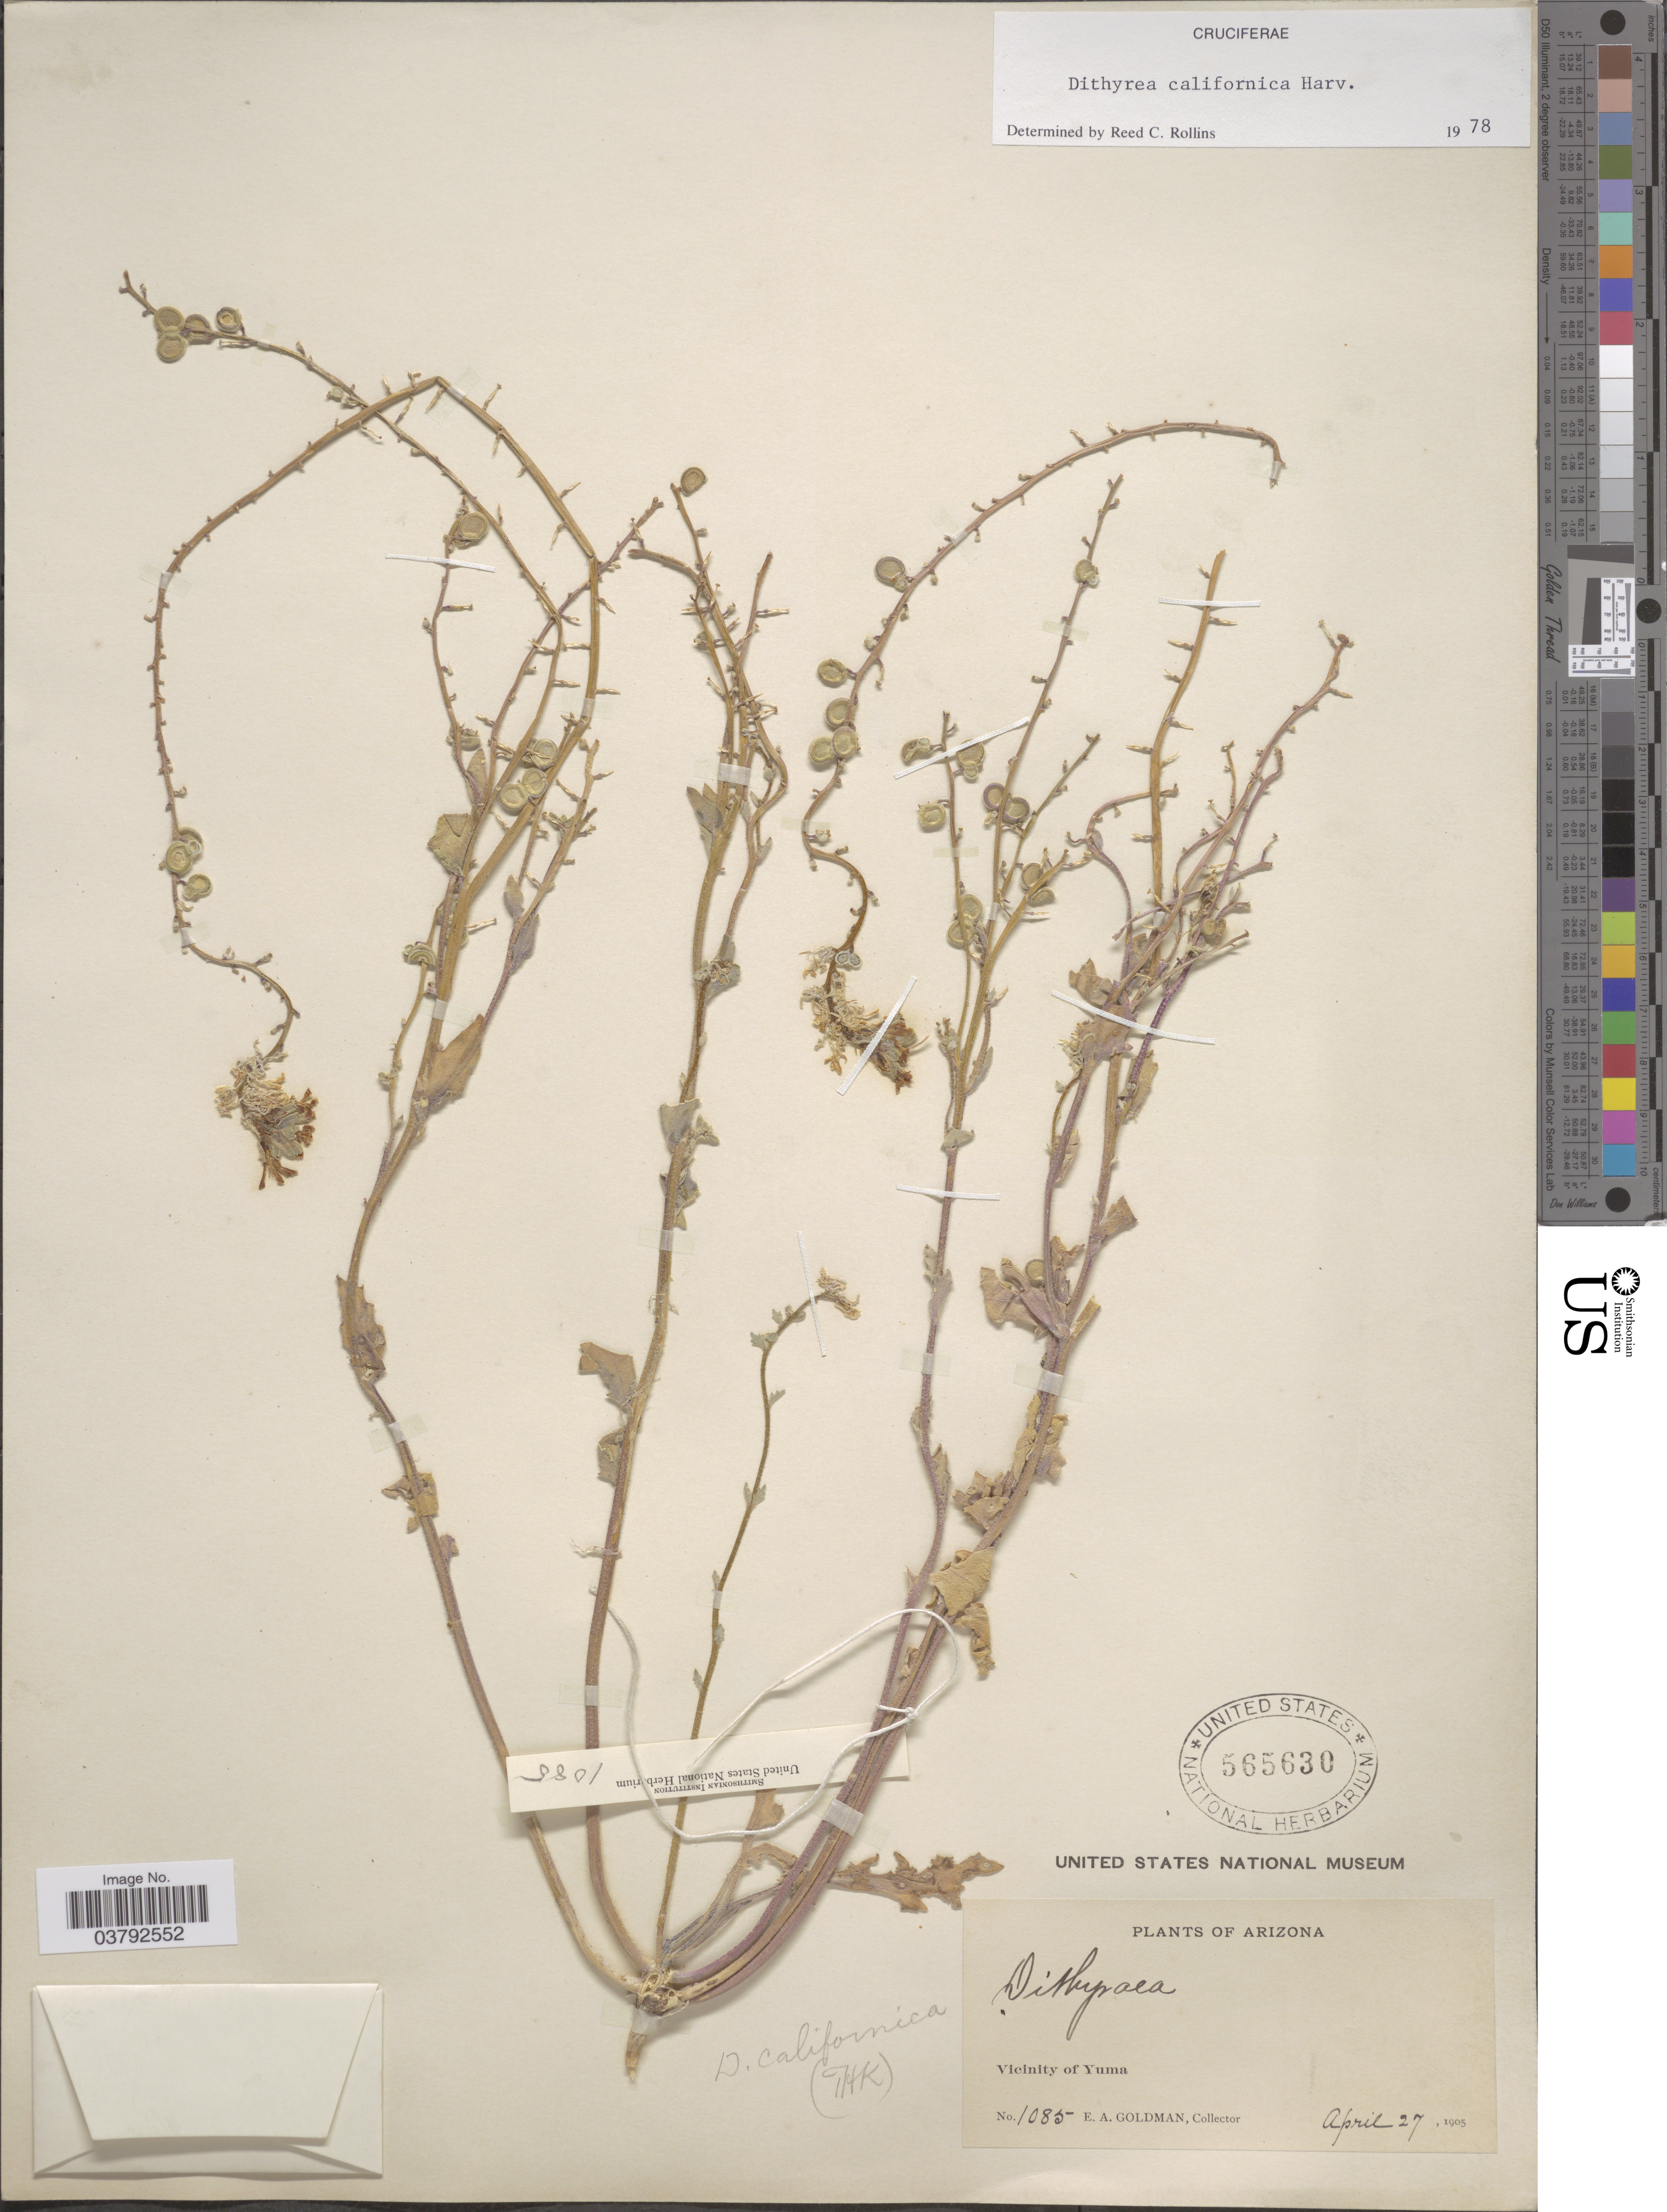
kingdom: Plantae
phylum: Tracheophyta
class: Magnoliopsida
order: Brassicales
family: Brassicaceae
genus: Dithyrea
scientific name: Dithyrea californica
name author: Harv.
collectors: E. A. Goldman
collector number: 1085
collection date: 1905-04-27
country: United States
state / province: Arizona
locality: Vicinity of Yuma.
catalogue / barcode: US 565630